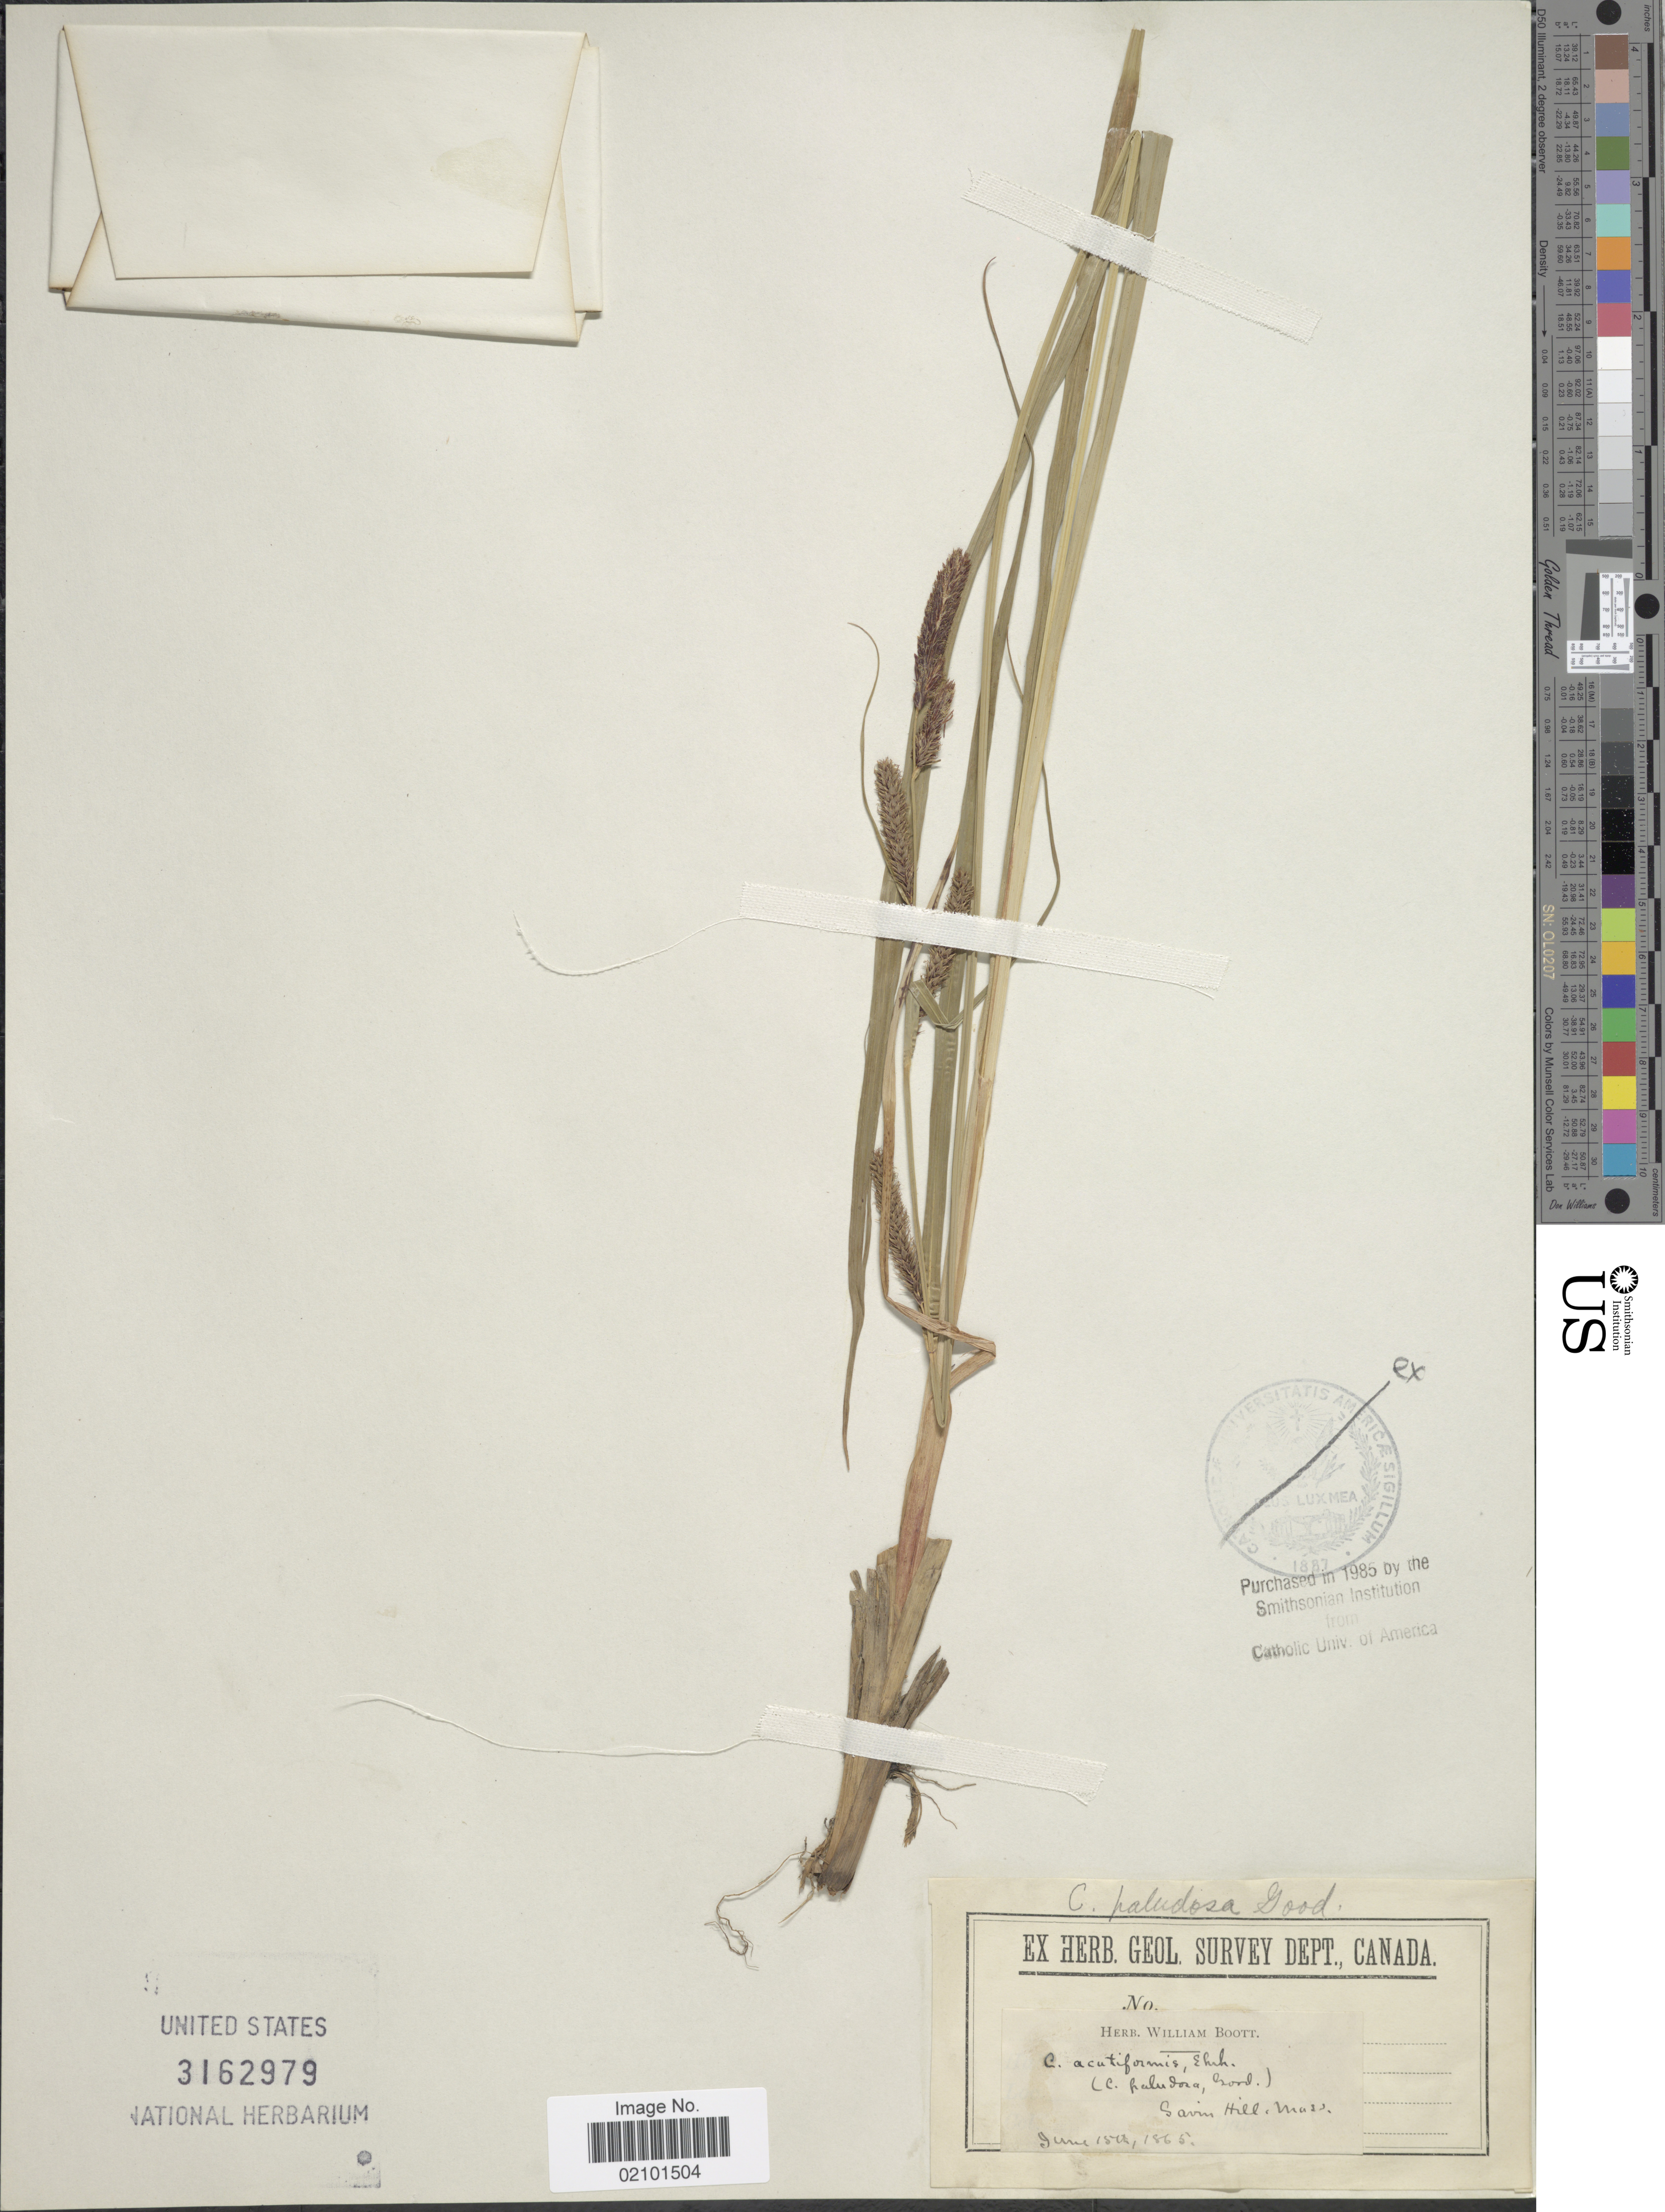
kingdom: Plantae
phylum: Tracheophyta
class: Liliopsida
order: Poales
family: Cyperaceae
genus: Carex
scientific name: Carex acutiformis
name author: Ehrh.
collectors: ex herb. William Boott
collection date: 1865-06-15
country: United States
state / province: Massachusetts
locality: Savins Hill.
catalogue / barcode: US 3162979